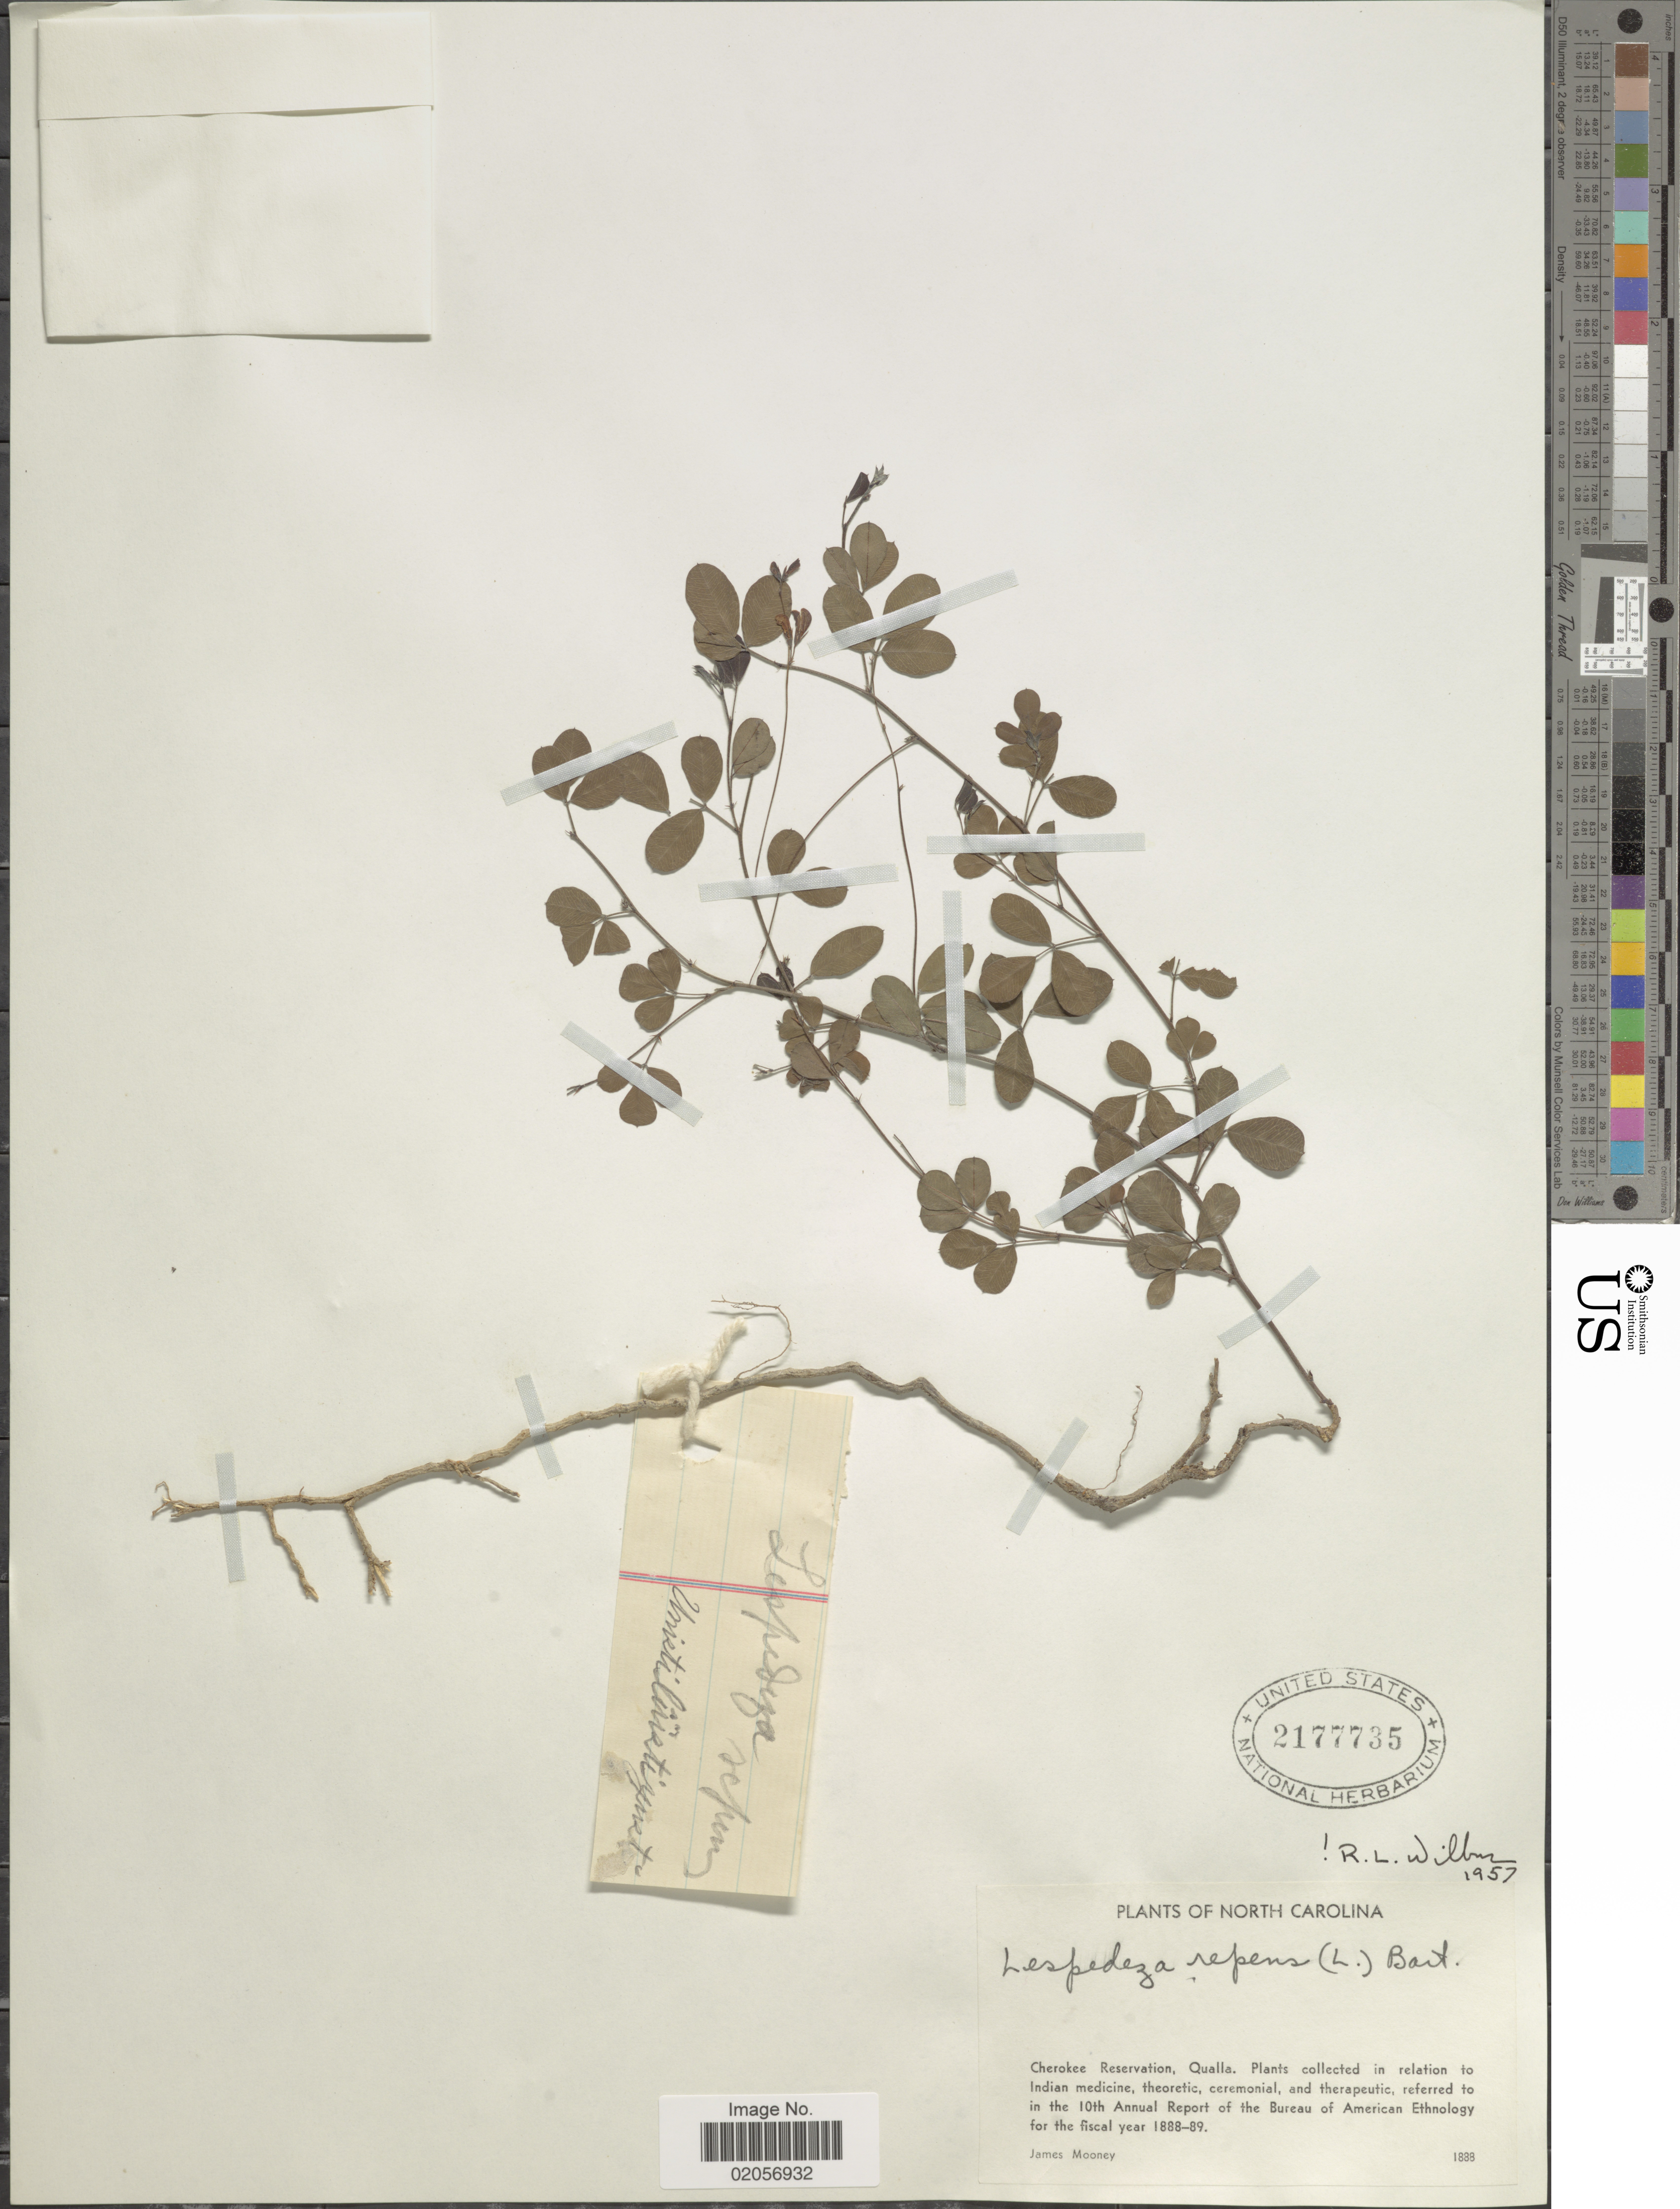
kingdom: Plantae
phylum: Tracheophyta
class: Magnoliopsida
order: Fabales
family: Fabaceae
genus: Lespedeza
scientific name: Lespedeza repens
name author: (L.) W.P.C. Barton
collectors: J. Mooney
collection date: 1888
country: United States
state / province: North Carolina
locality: Cherokee Reservation, Qualla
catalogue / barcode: US 2177735